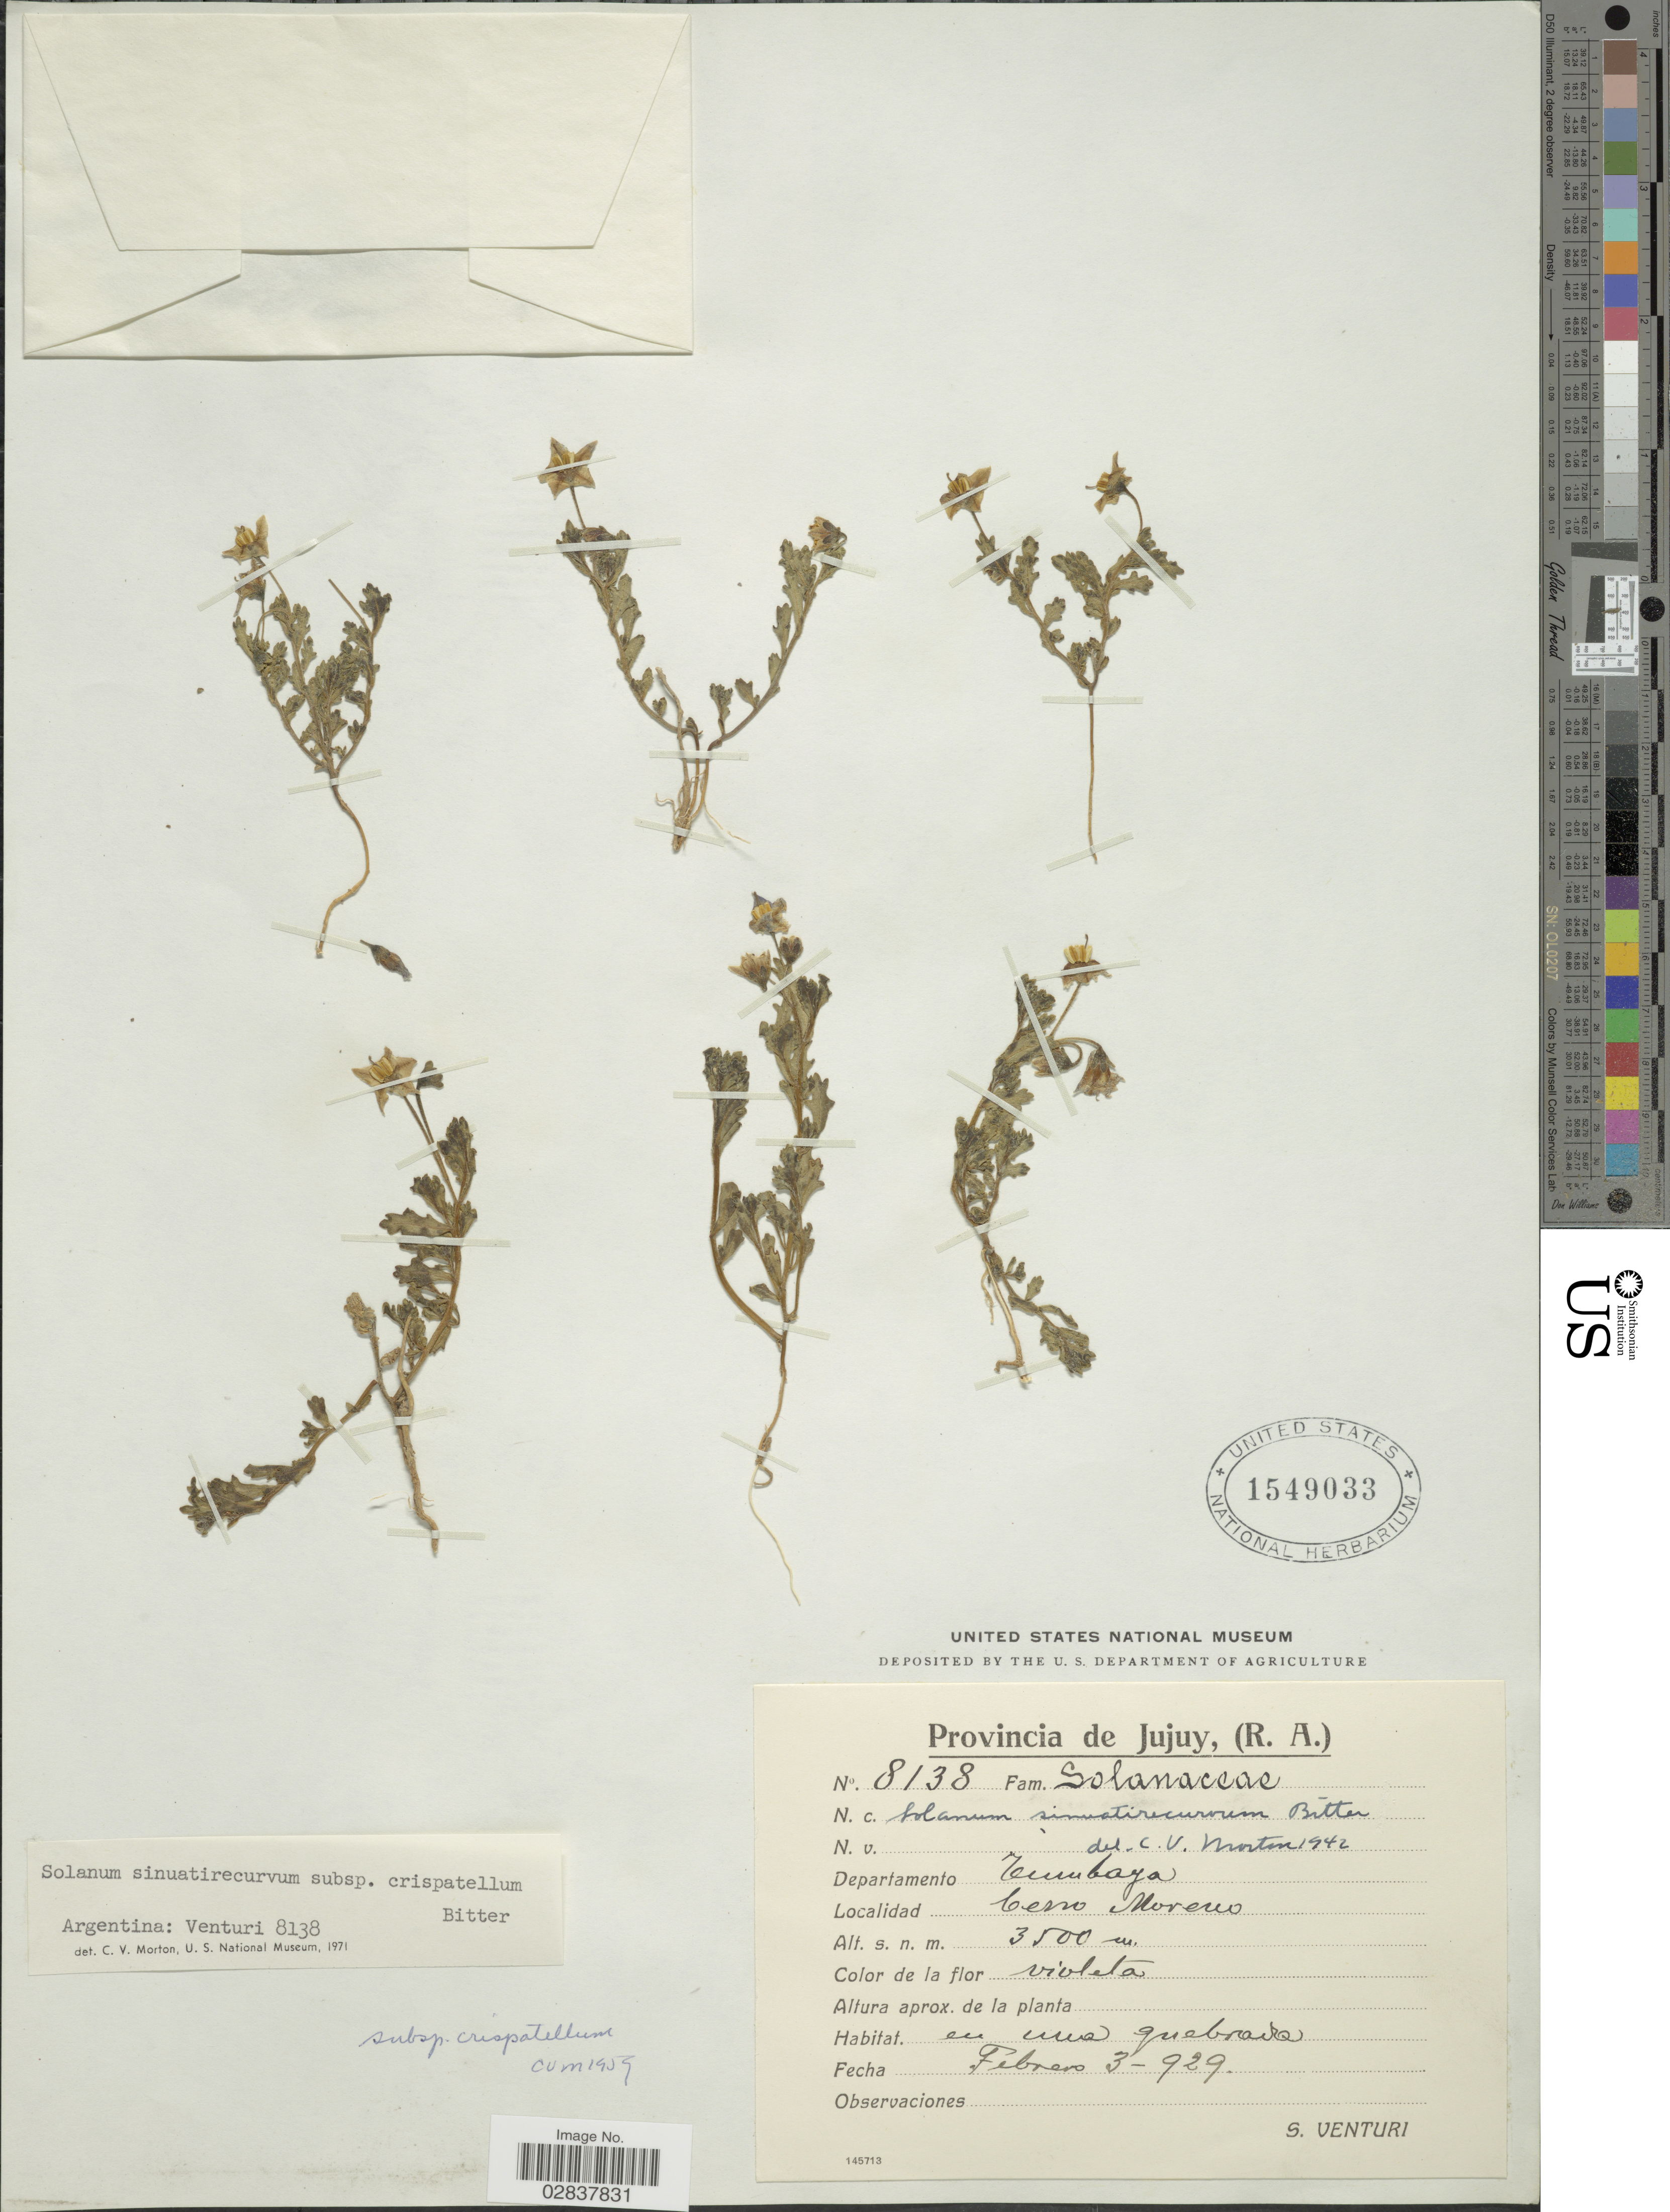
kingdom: Plantae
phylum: Tracheophyta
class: Magnoliopsida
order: Solanales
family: Solanaceae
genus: Solanum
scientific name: Solanum sinuatirecurvum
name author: Bitter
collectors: S. Venturi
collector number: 8138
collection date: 1929-02-03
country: Argentina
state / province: Jujuy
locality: (R.A.) Departamento Tumbaya, Cerro Moreno.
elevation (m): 3500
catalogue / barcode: US 1549033